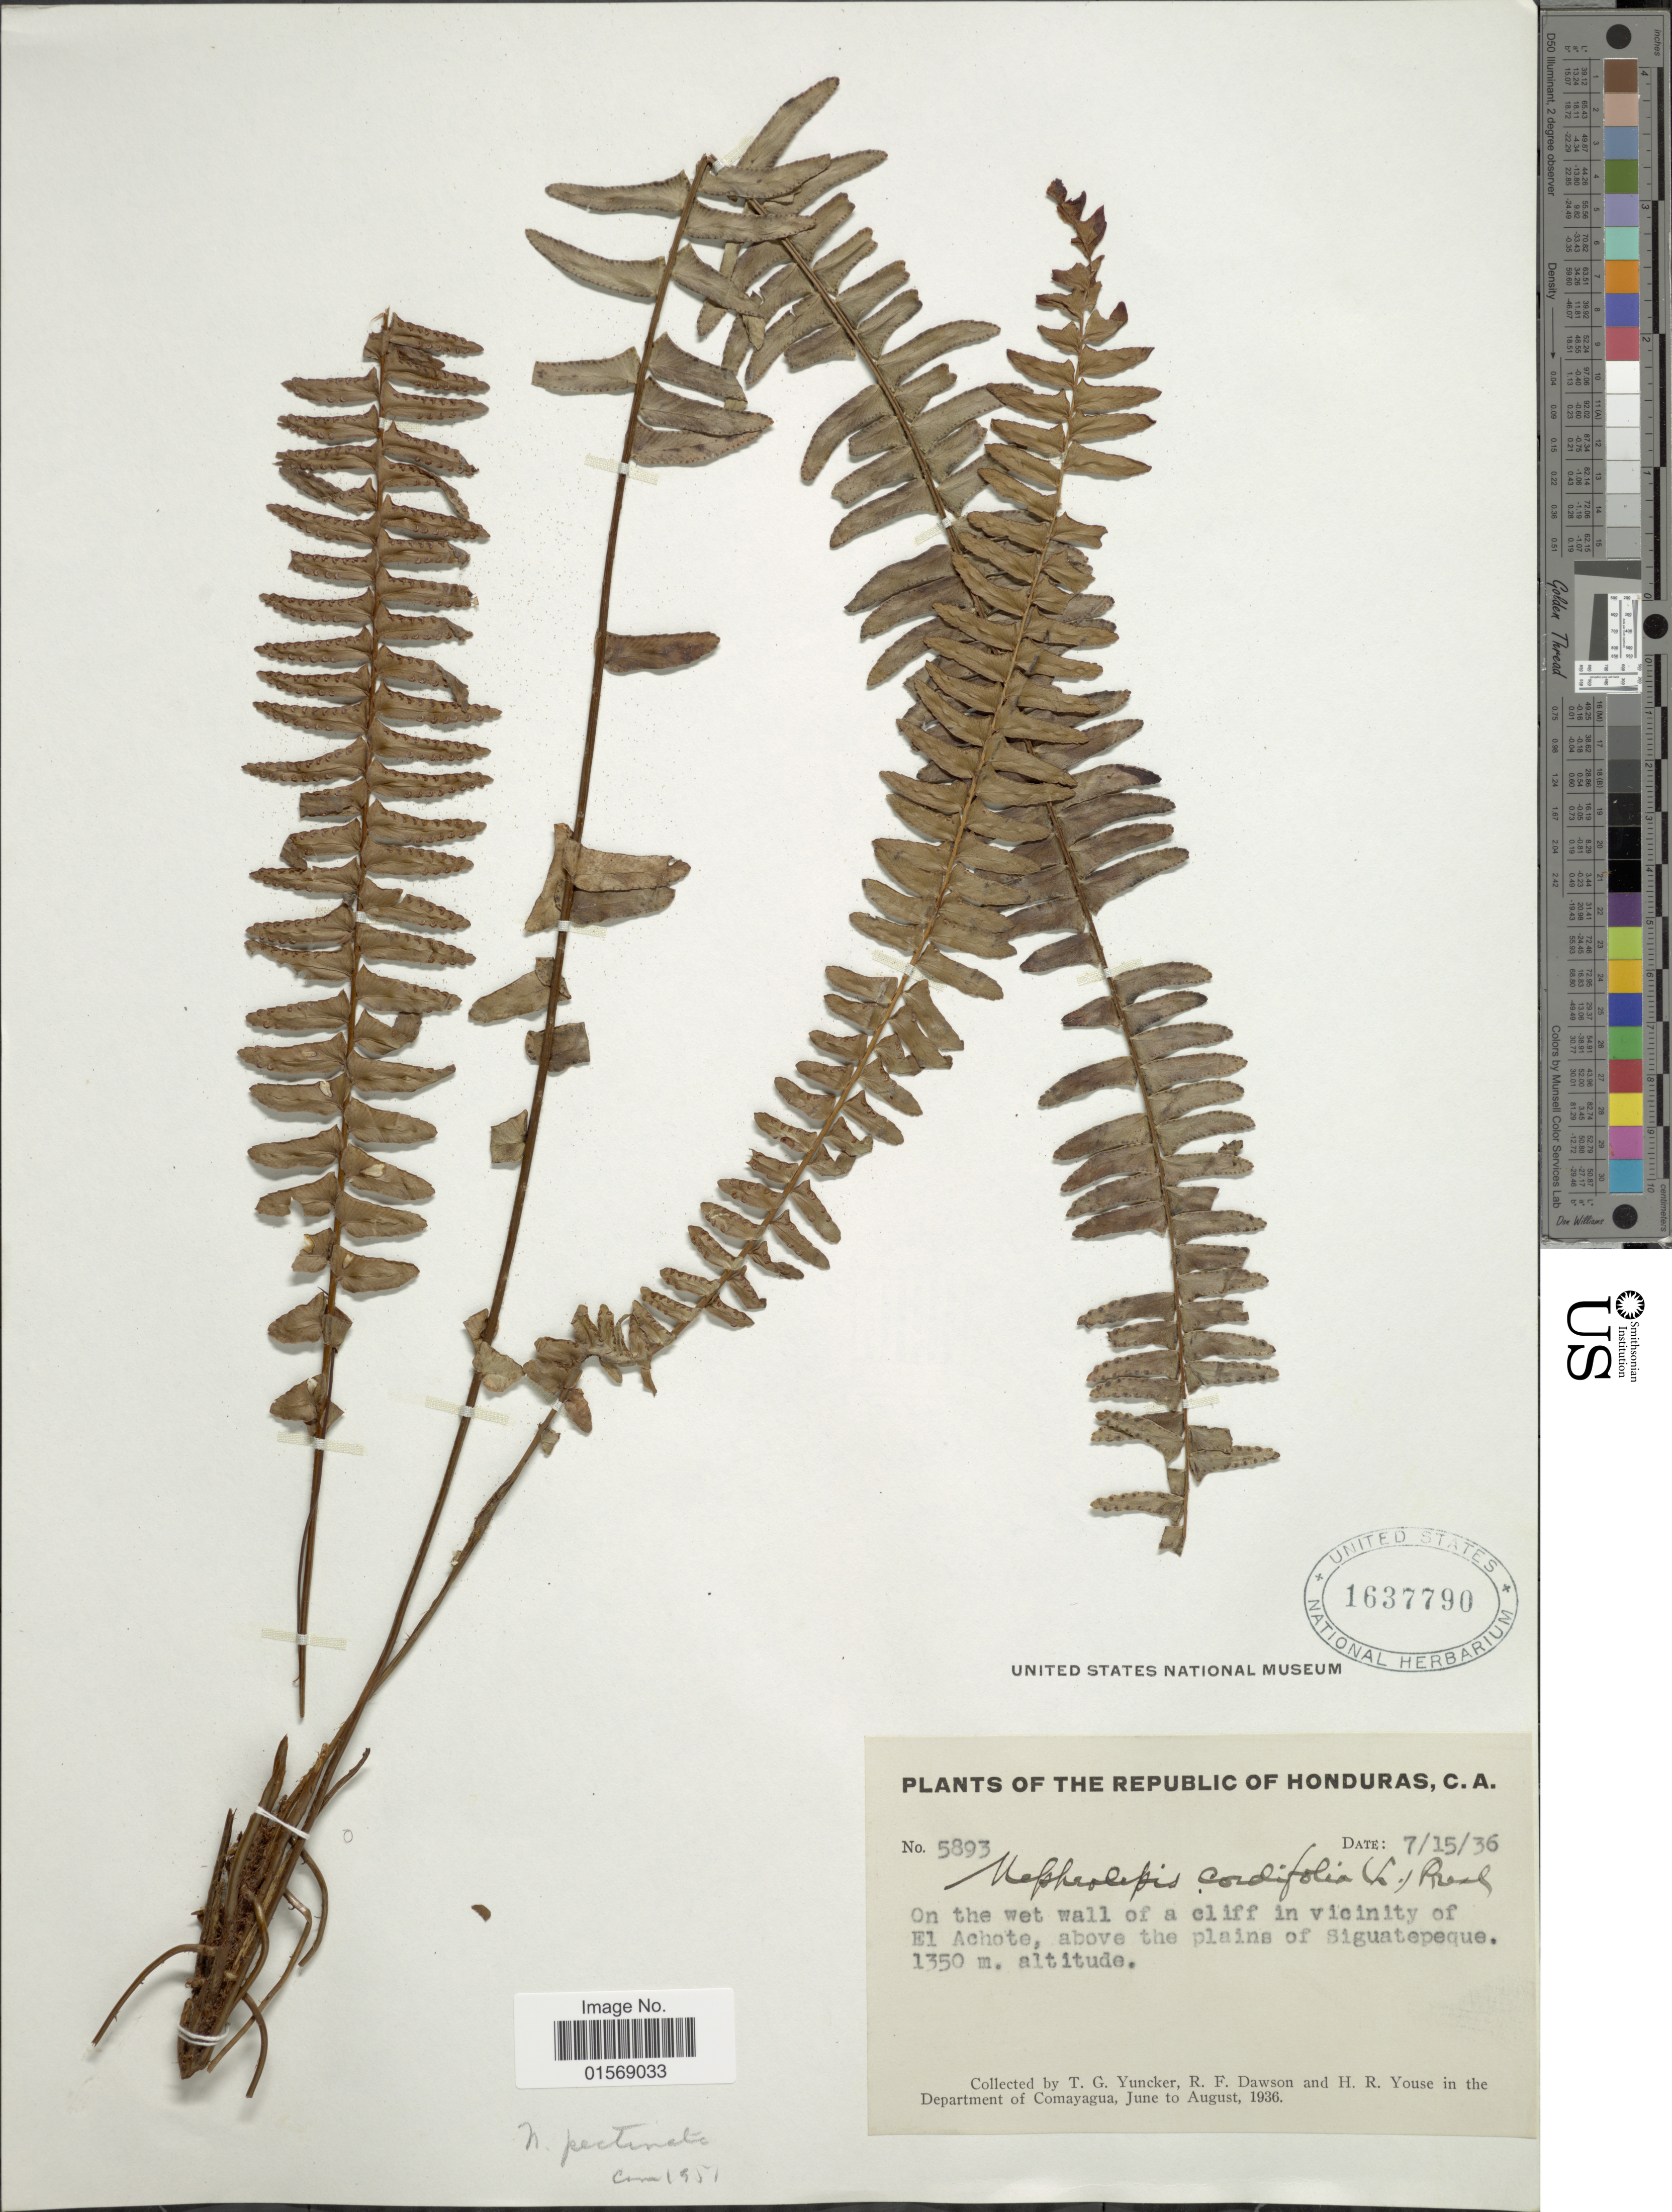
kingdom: Plantae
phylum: Tracheophyta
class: Polypodiopsida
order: Polypodiales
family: Nephrolepidaceae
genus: Nephrolepis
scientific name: Nephrolepis pectinata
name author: (Willd.) Schott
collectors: T. G. Yuncker, R. F. Dawson & H. Youse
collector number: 5893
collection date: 1936-07-15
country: Honduras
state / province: Comayagua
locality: Republic of Honduras, in vicinity of El Achote, above the plains of Siguatepeque. Department of Comayagua.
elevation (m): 1350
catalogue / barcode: US 1637790